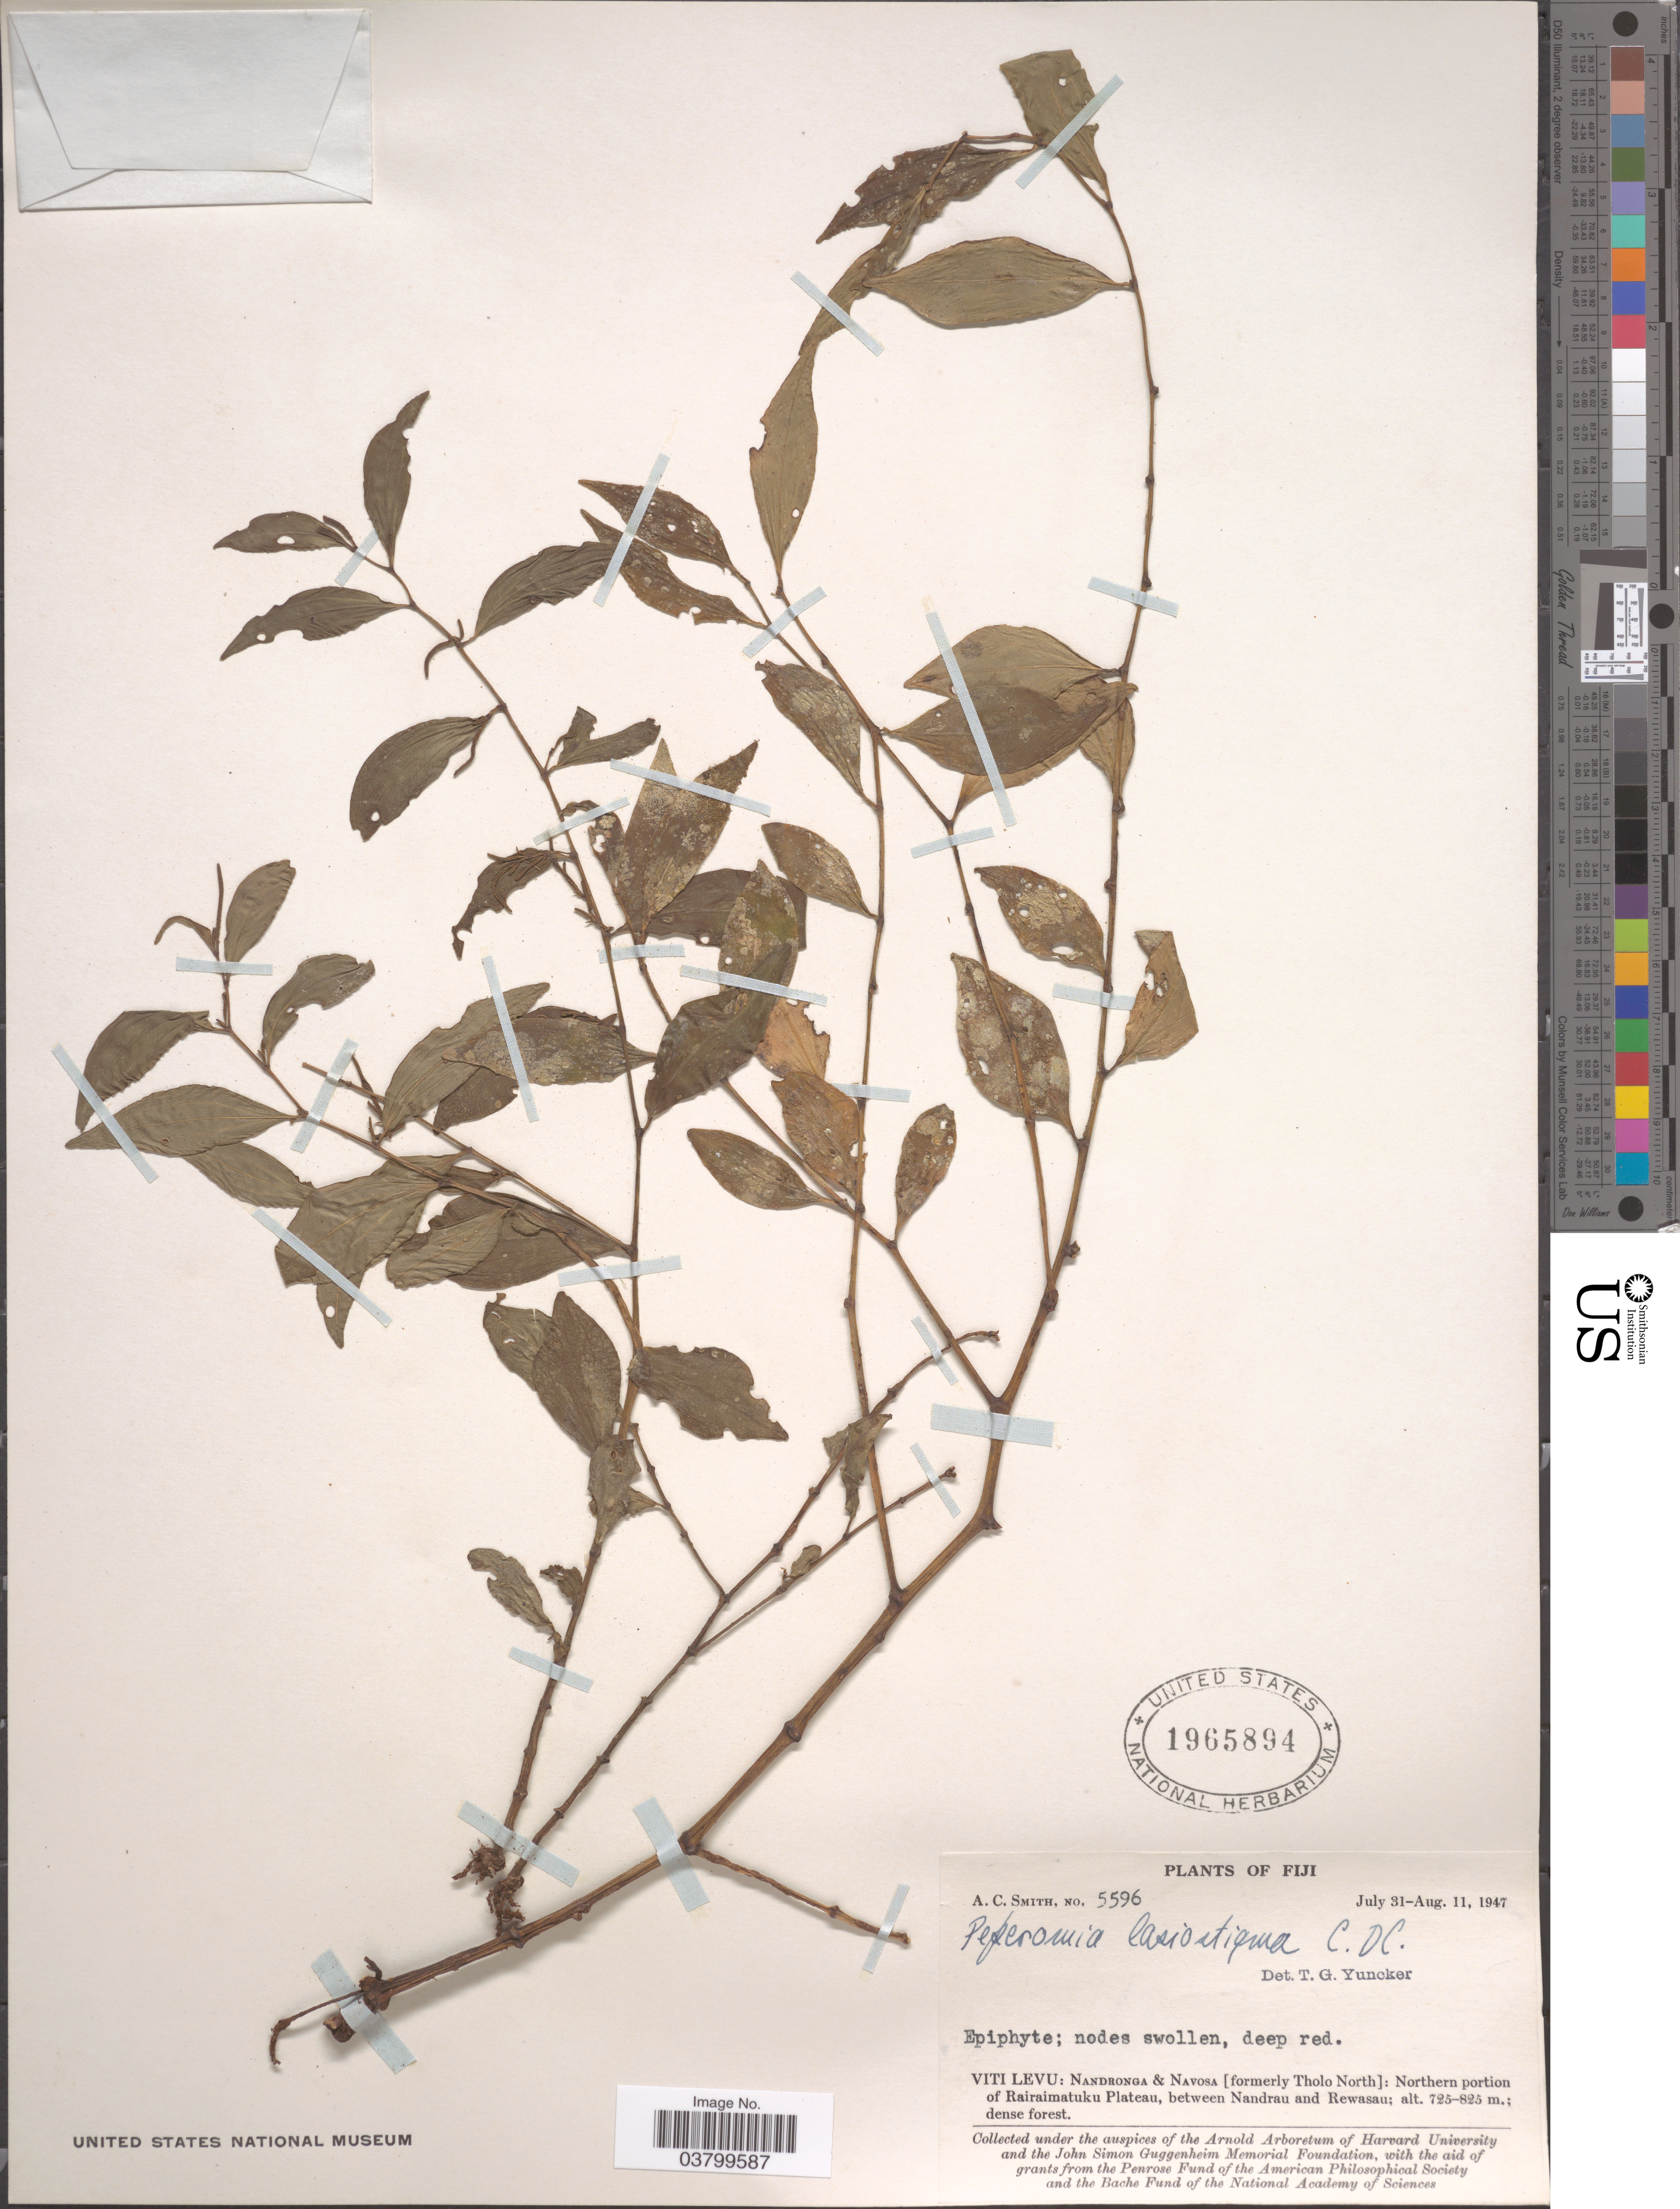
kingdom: Plantae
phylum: Tracheophyta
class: Magnoliopsida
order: Piperales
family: Piperaceae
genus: Peperomia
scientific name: Peperomia lasiostigma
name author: C. DC.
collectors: A. C. Smith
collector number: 5596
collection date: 1947-07-31/1947-08-11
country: Fiji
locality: Viti Levu: Nandronga & Navosa [formerly Tholo North]: Northern portion of Rairaimatuku Plateau, between Nandrau and Rewasau.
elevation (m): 725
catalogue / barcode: US 1965894